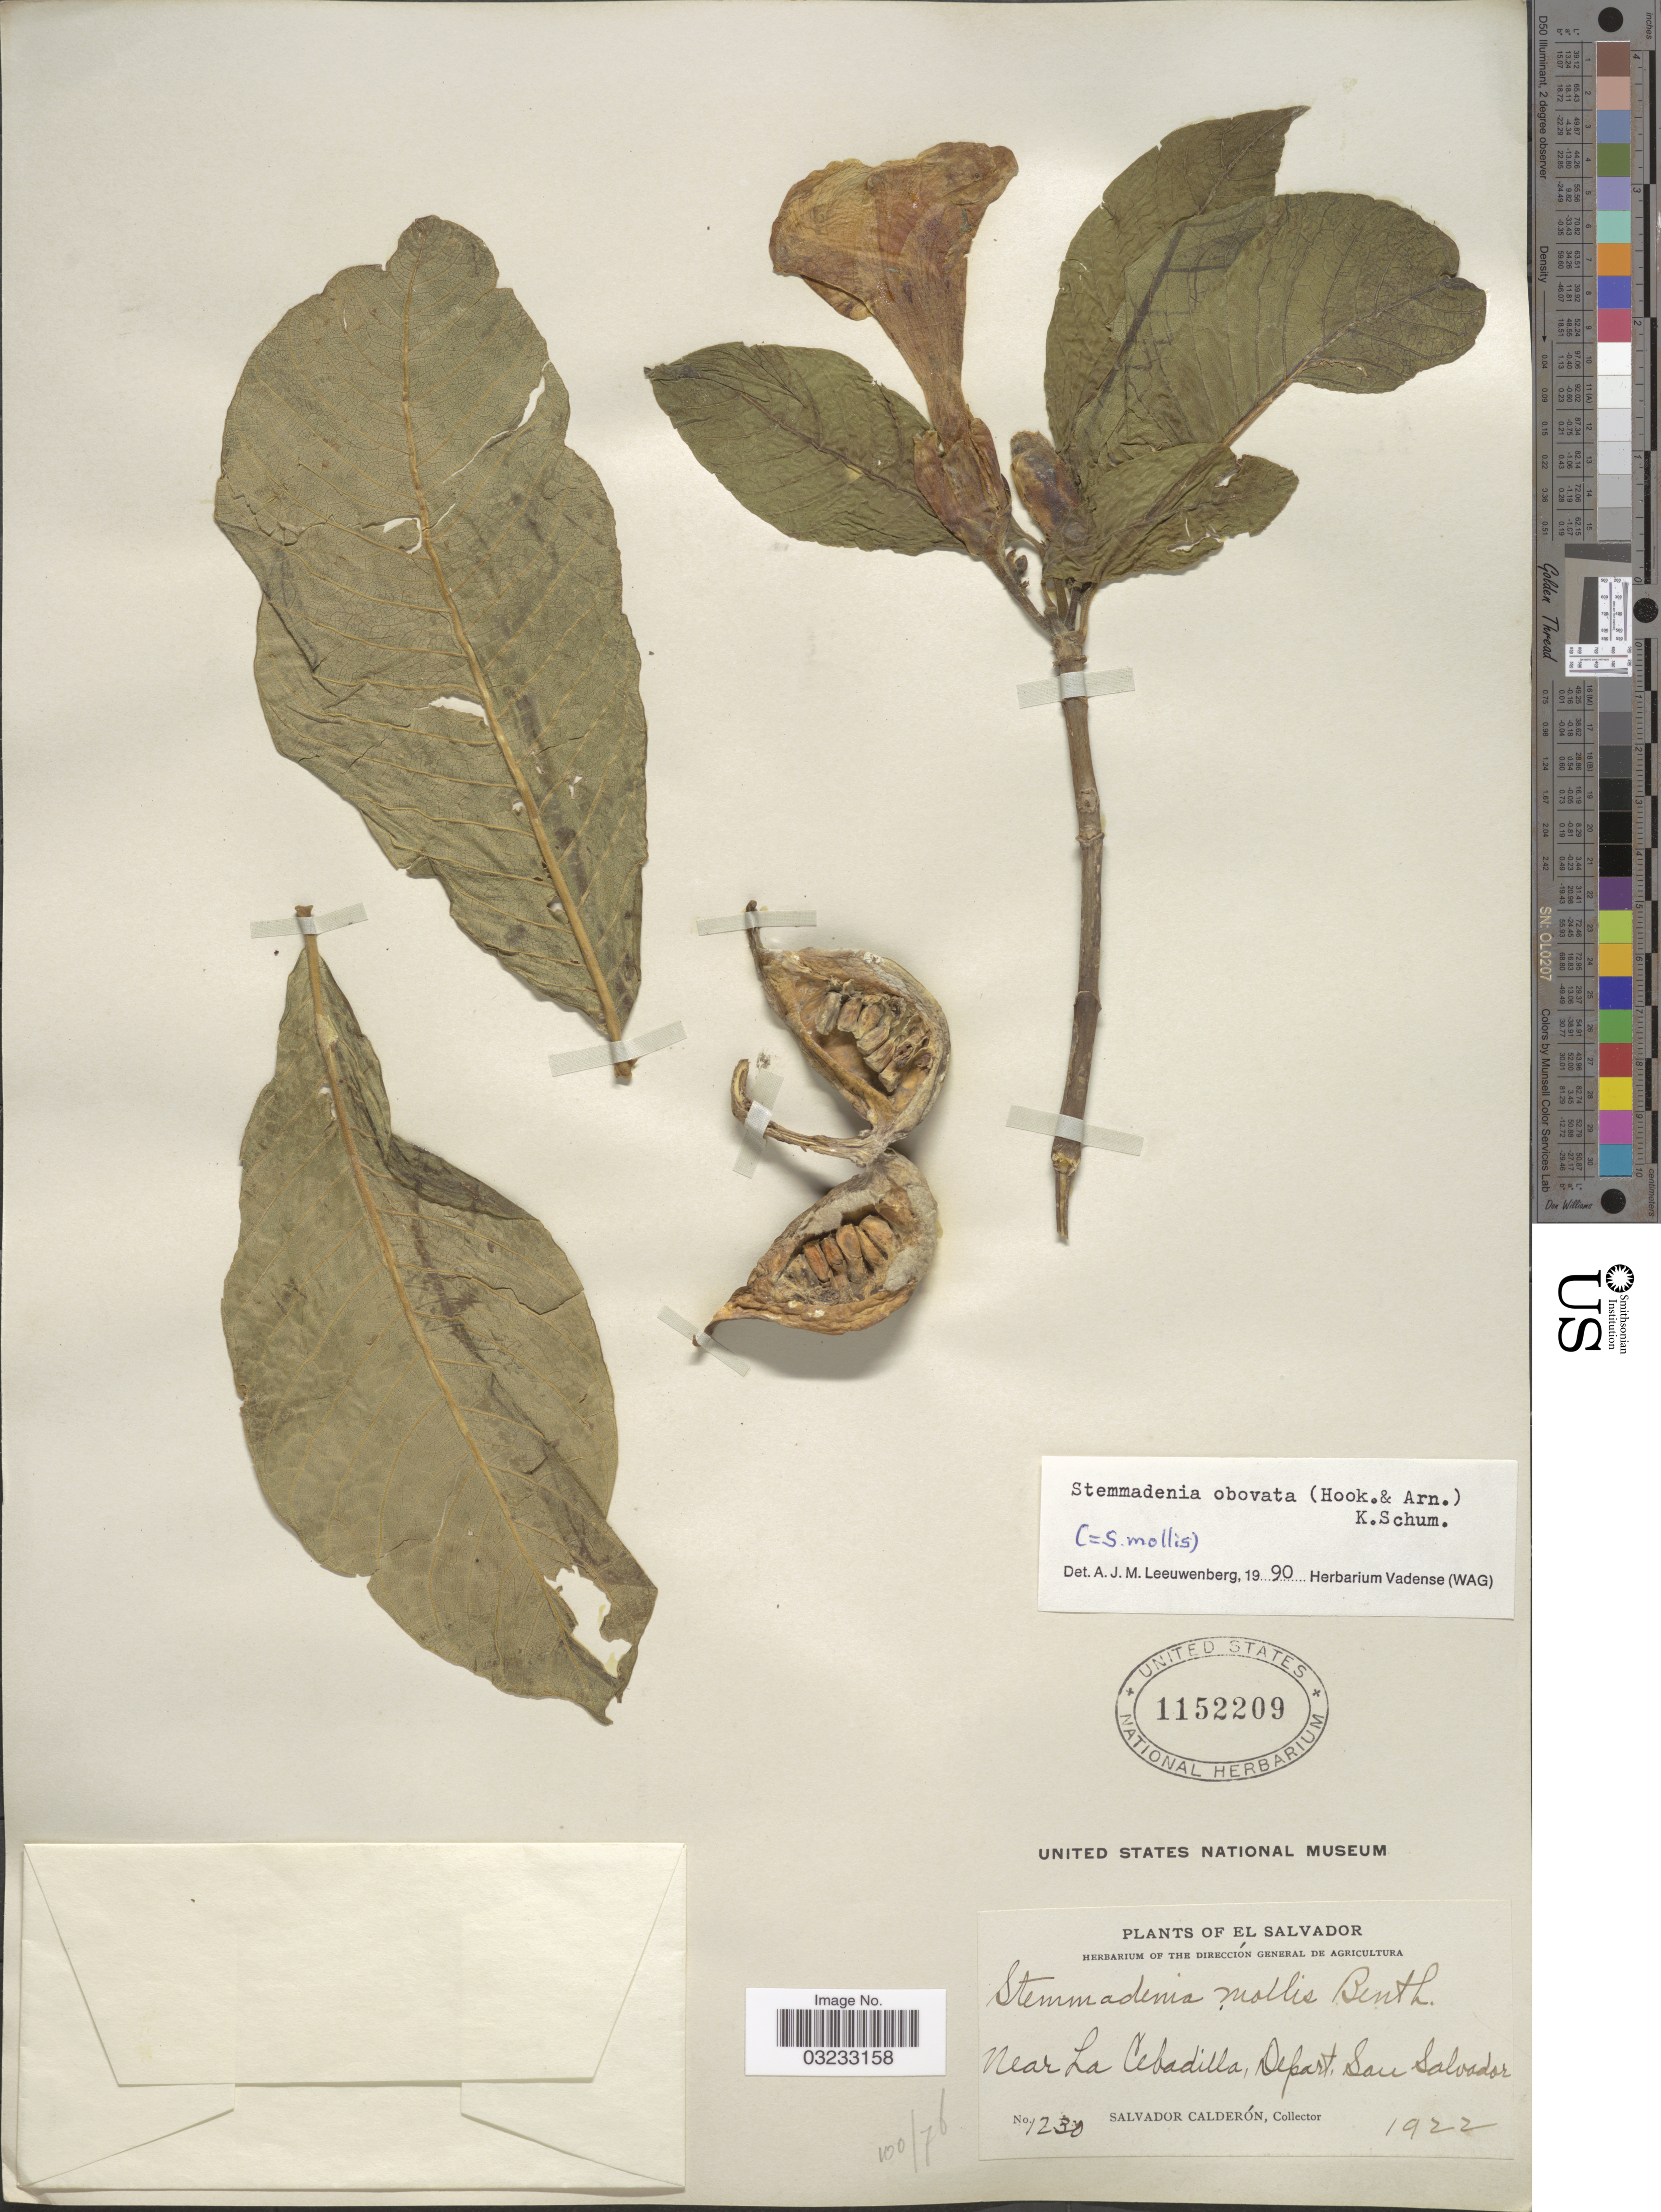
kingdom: Plantae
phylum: Tracheophyta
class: Magnoliopsida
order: Gentianales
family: Apocynaceae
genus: Stemmadenia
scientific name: Stemmadenia obovata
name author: (Hook. & Arn.) K. Schum.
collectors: S. Calderón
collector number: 1230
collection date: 1922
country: El Salvador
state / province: San Salvador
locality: Near La Cebadilla, Depart. San Salvador.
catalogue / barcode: US 1152209